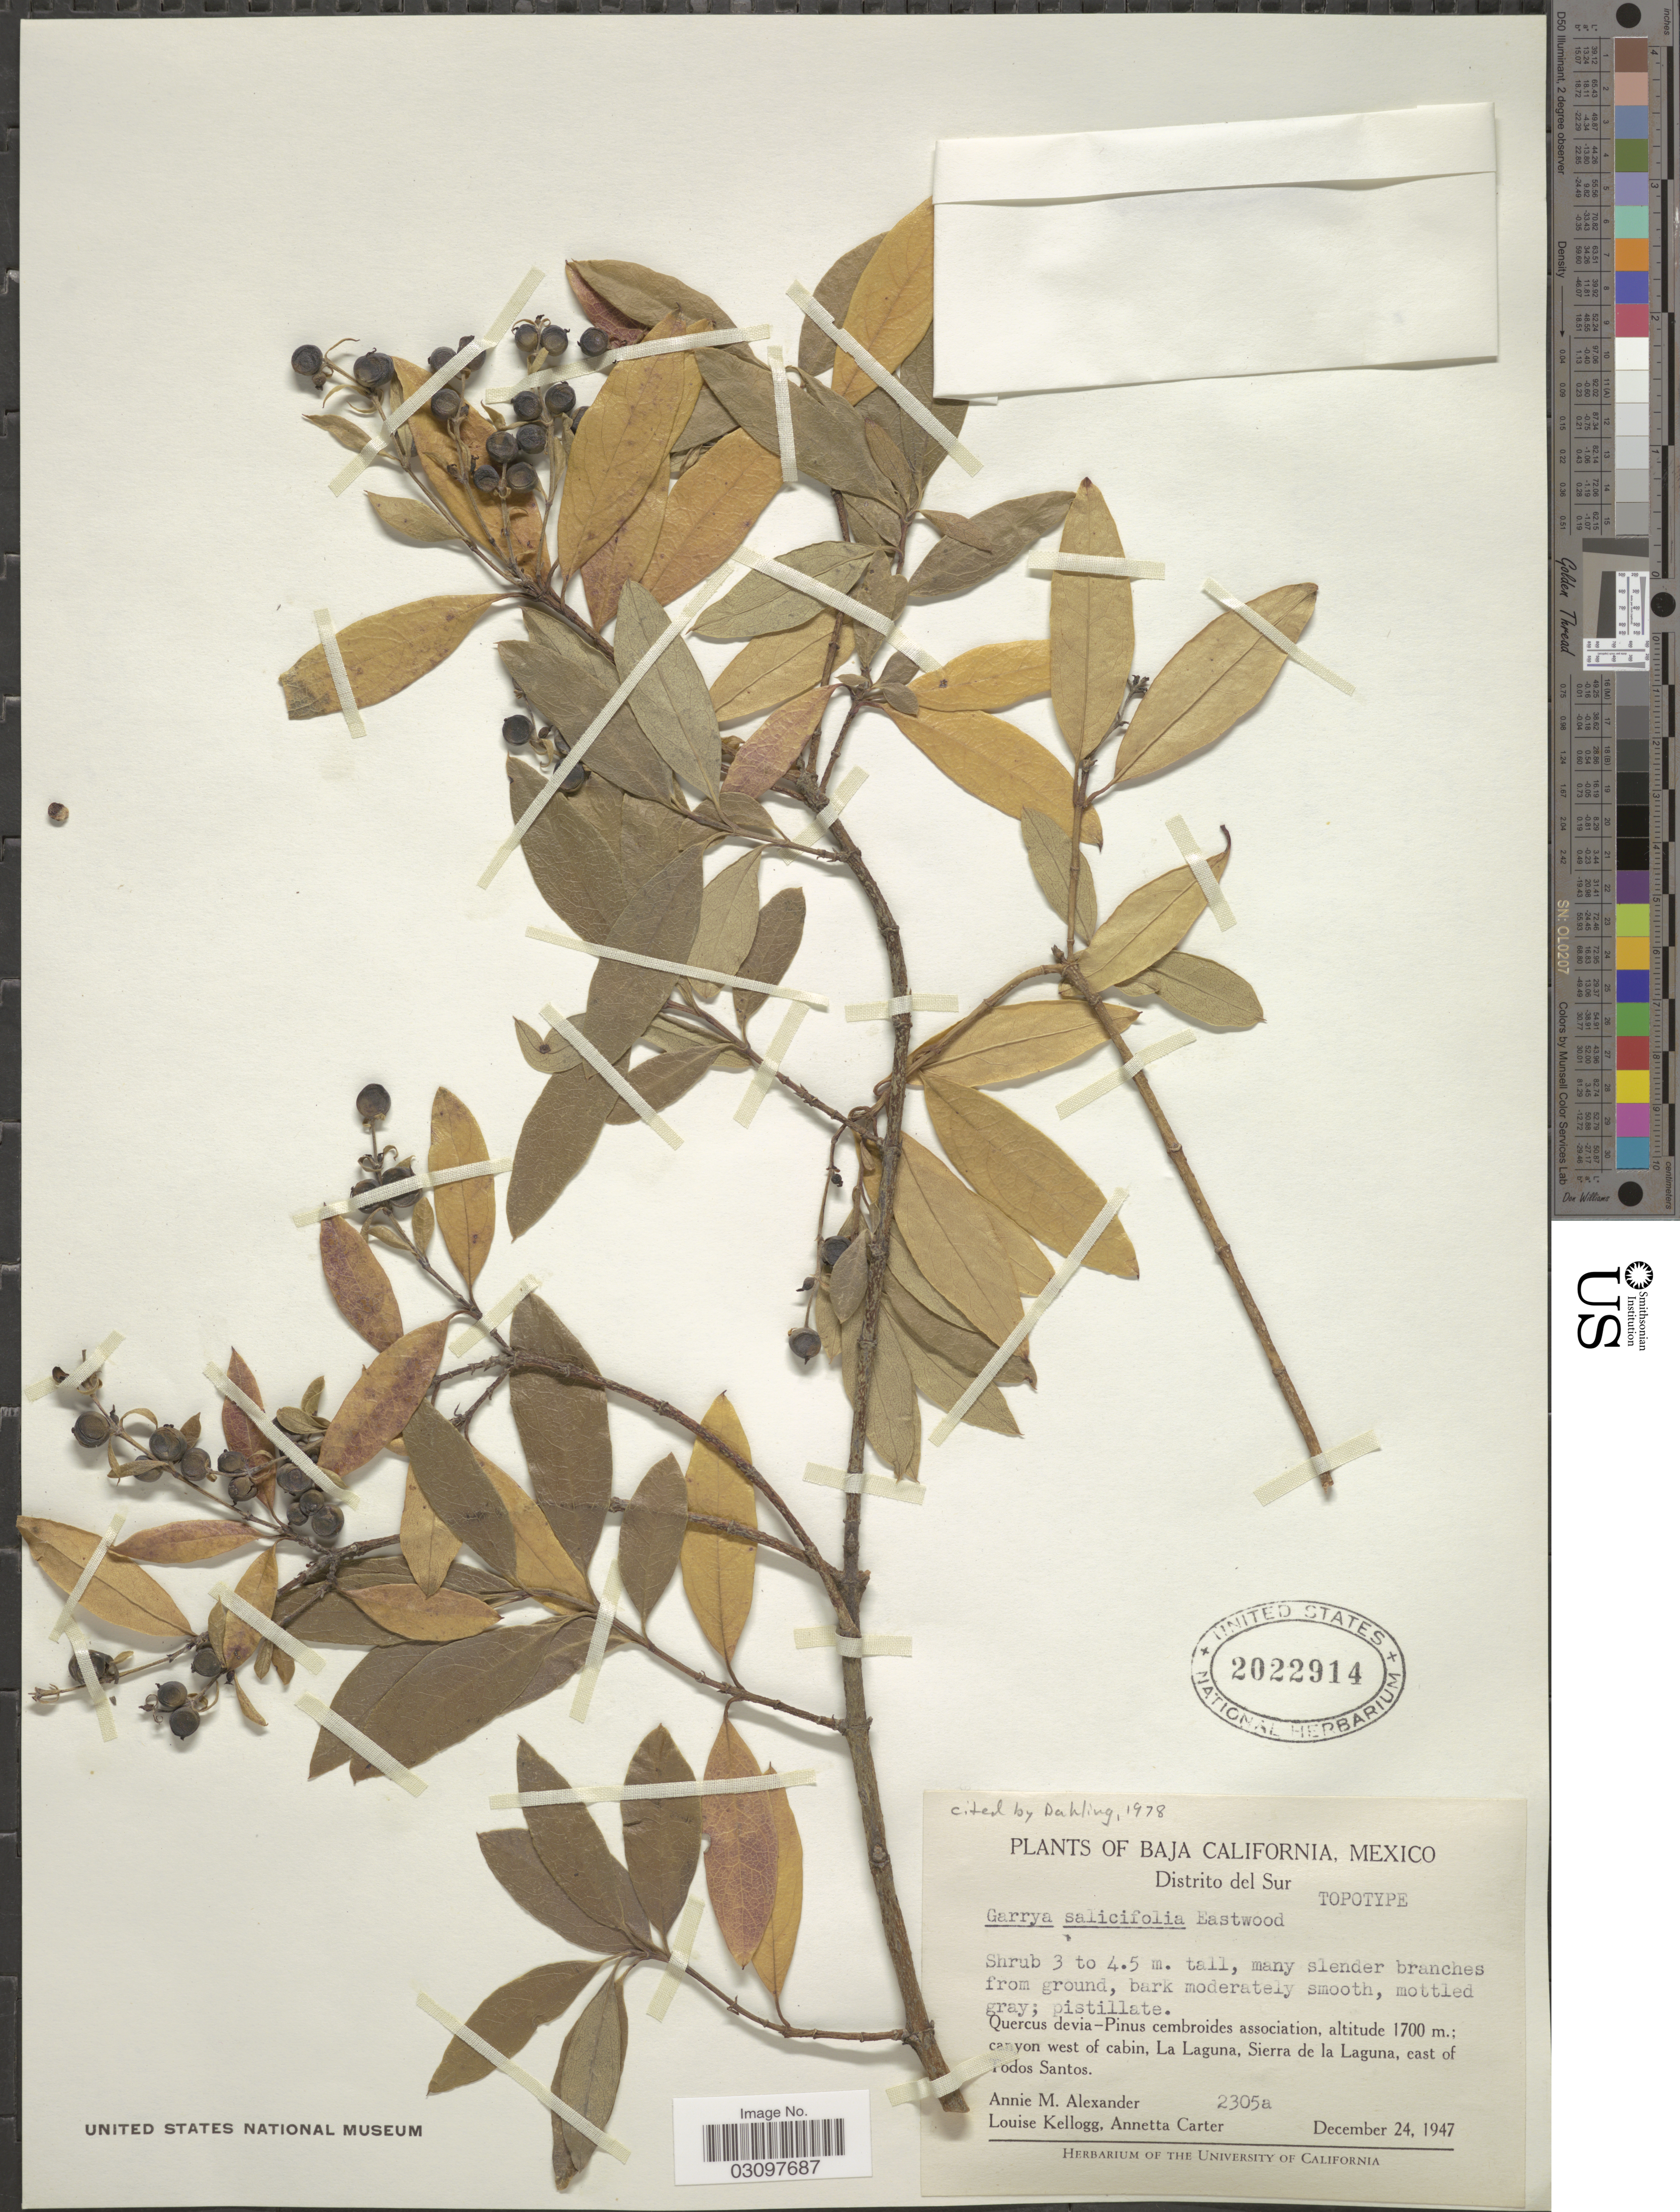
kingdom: Plantae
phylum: Tracheophyta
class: Magnoliopsida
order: Garryales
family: Garryaceae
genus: Garrya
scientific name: Garrya salicifolia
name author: Eastw.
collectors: A. M. Alexander, L. Kellogg & A. Carter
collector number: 2305a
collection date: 1947-12-24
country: Mexico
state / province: Baja California Sur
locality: Distrito del Sur. Canyon west of cabin, La Laguna, Sierra de la Laguna, east of Todos Santos.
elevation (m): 1700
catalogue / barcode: US 2022914